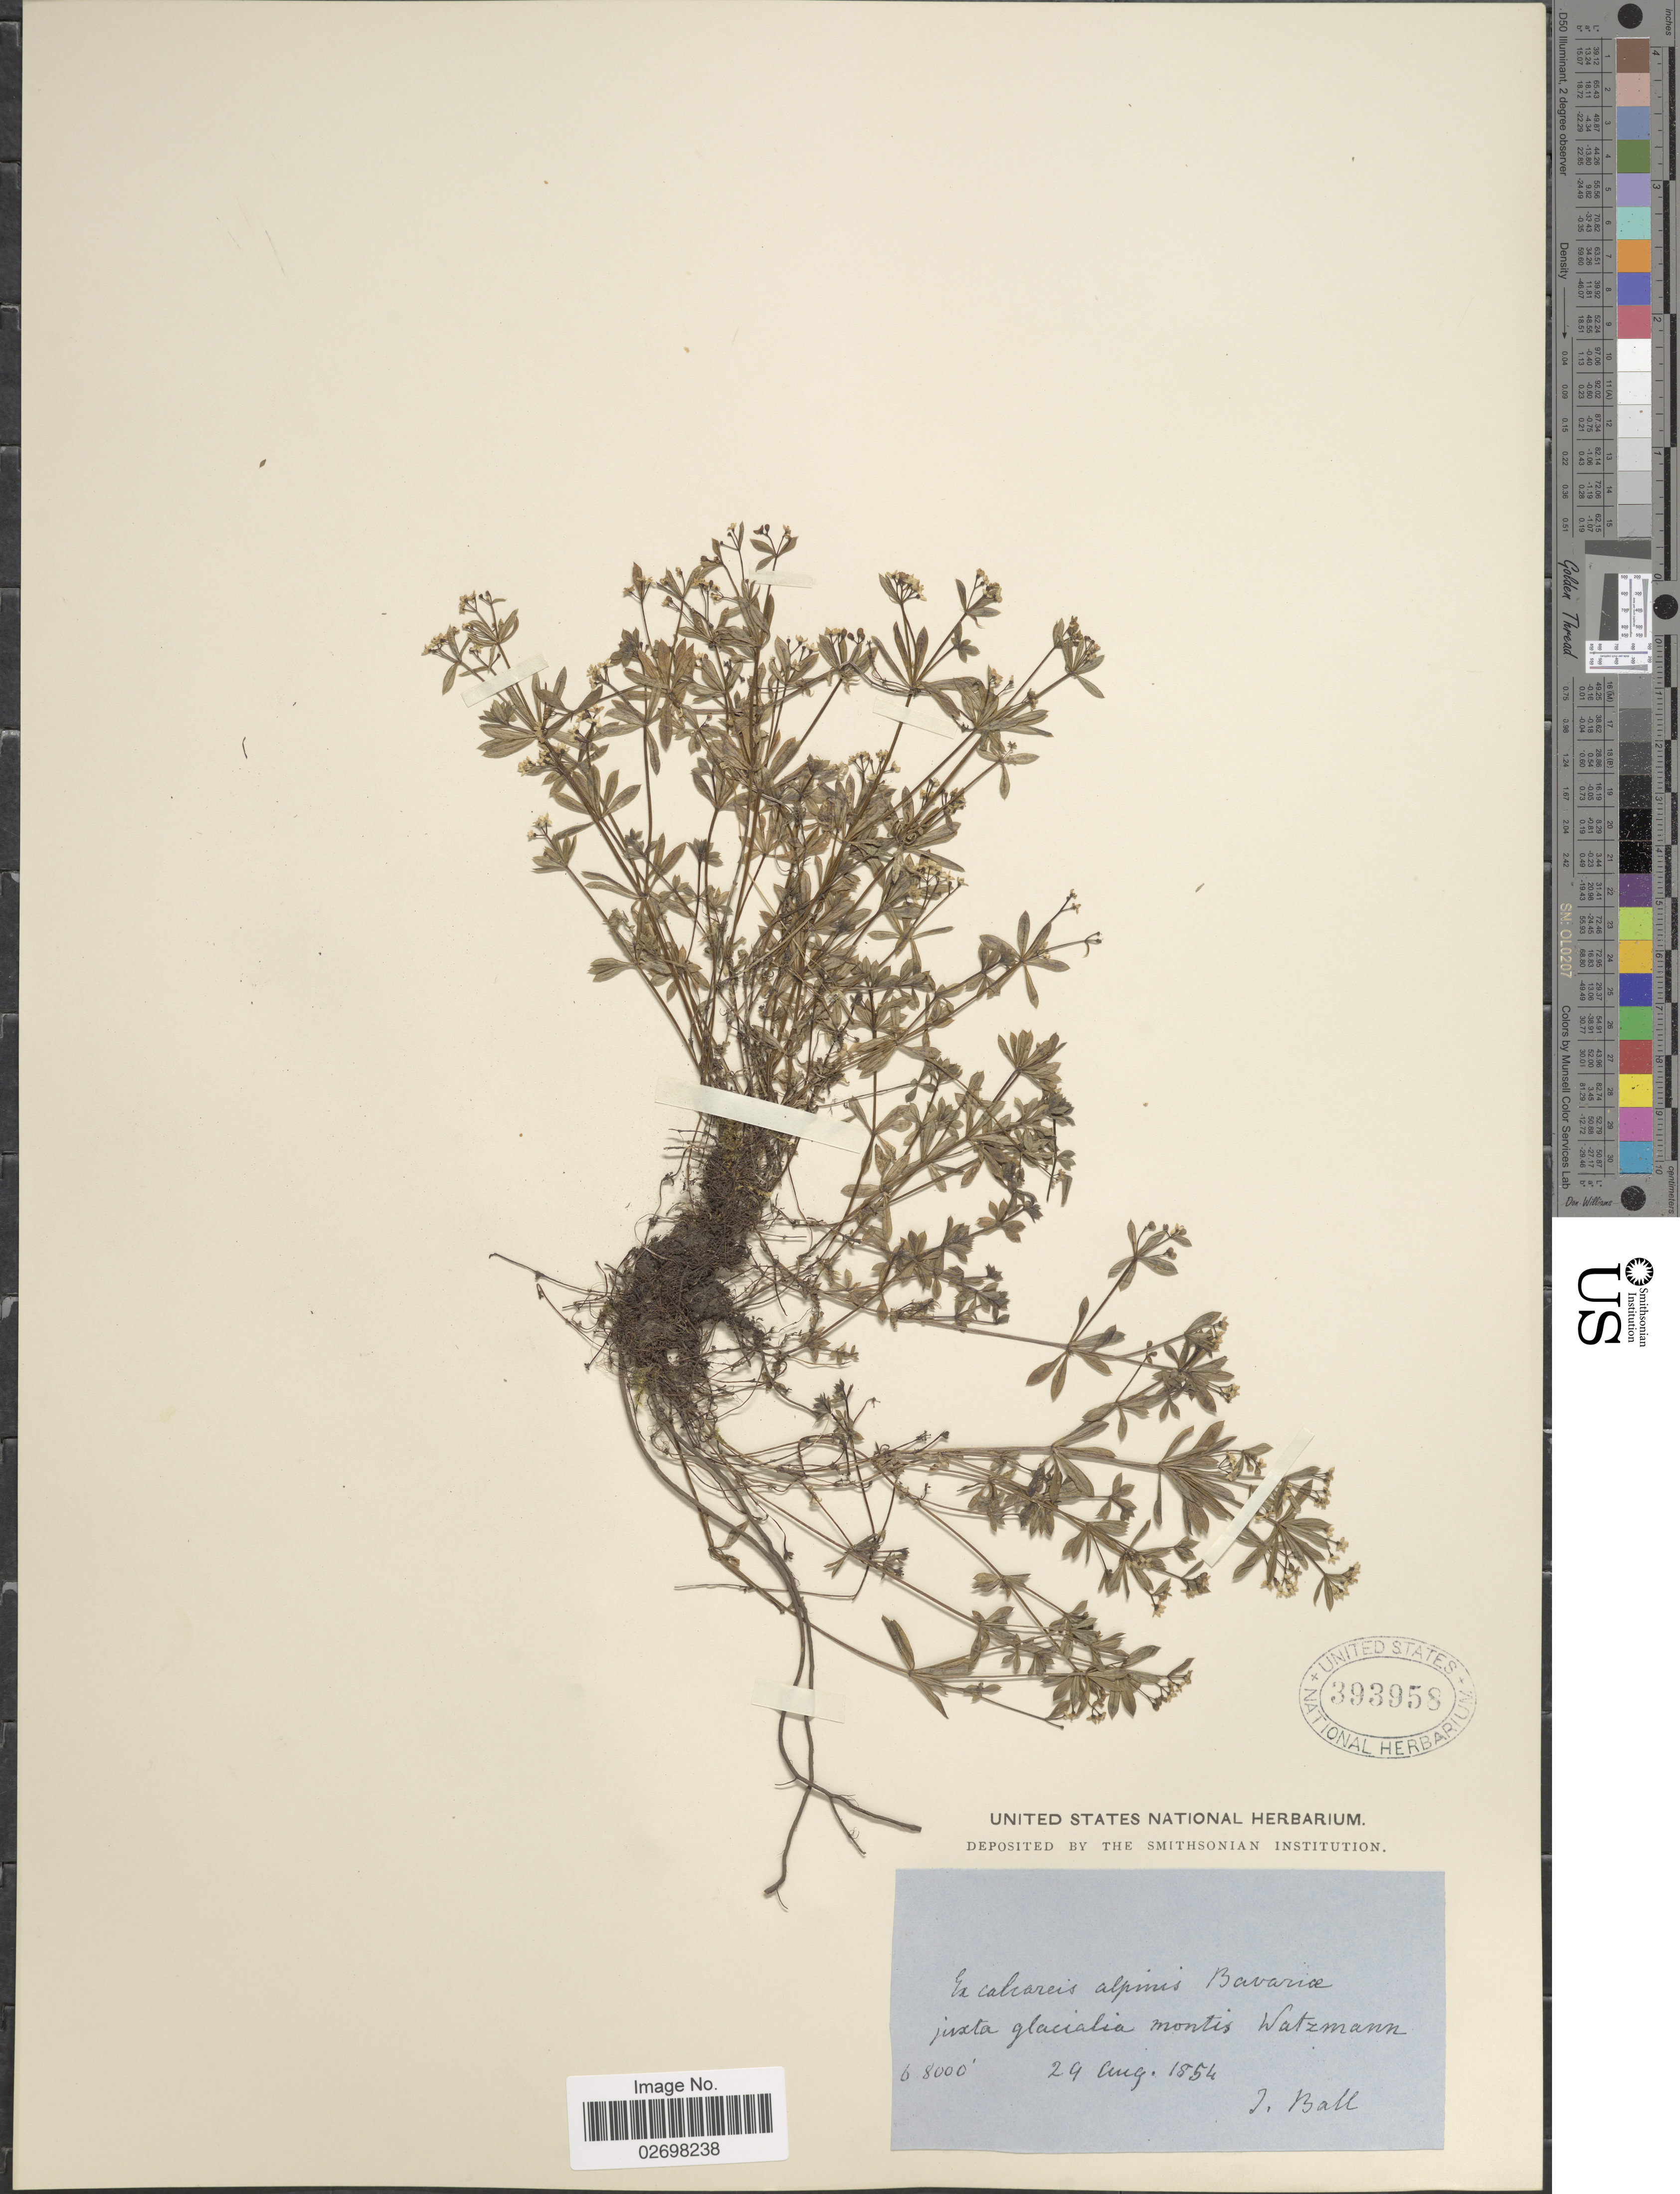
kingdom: Plantae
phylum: Tracheophyta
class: Magnoliopsida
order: Gentianales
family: Rubiaceae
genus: Galium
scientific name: Galium sp.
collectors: J. Ball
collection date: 1854-08-29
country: Germany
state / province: Bayern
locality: Calcareis alpinis Bavariæ juxta glacialia montis Watzmann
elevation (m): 20726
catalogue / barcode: US 393958